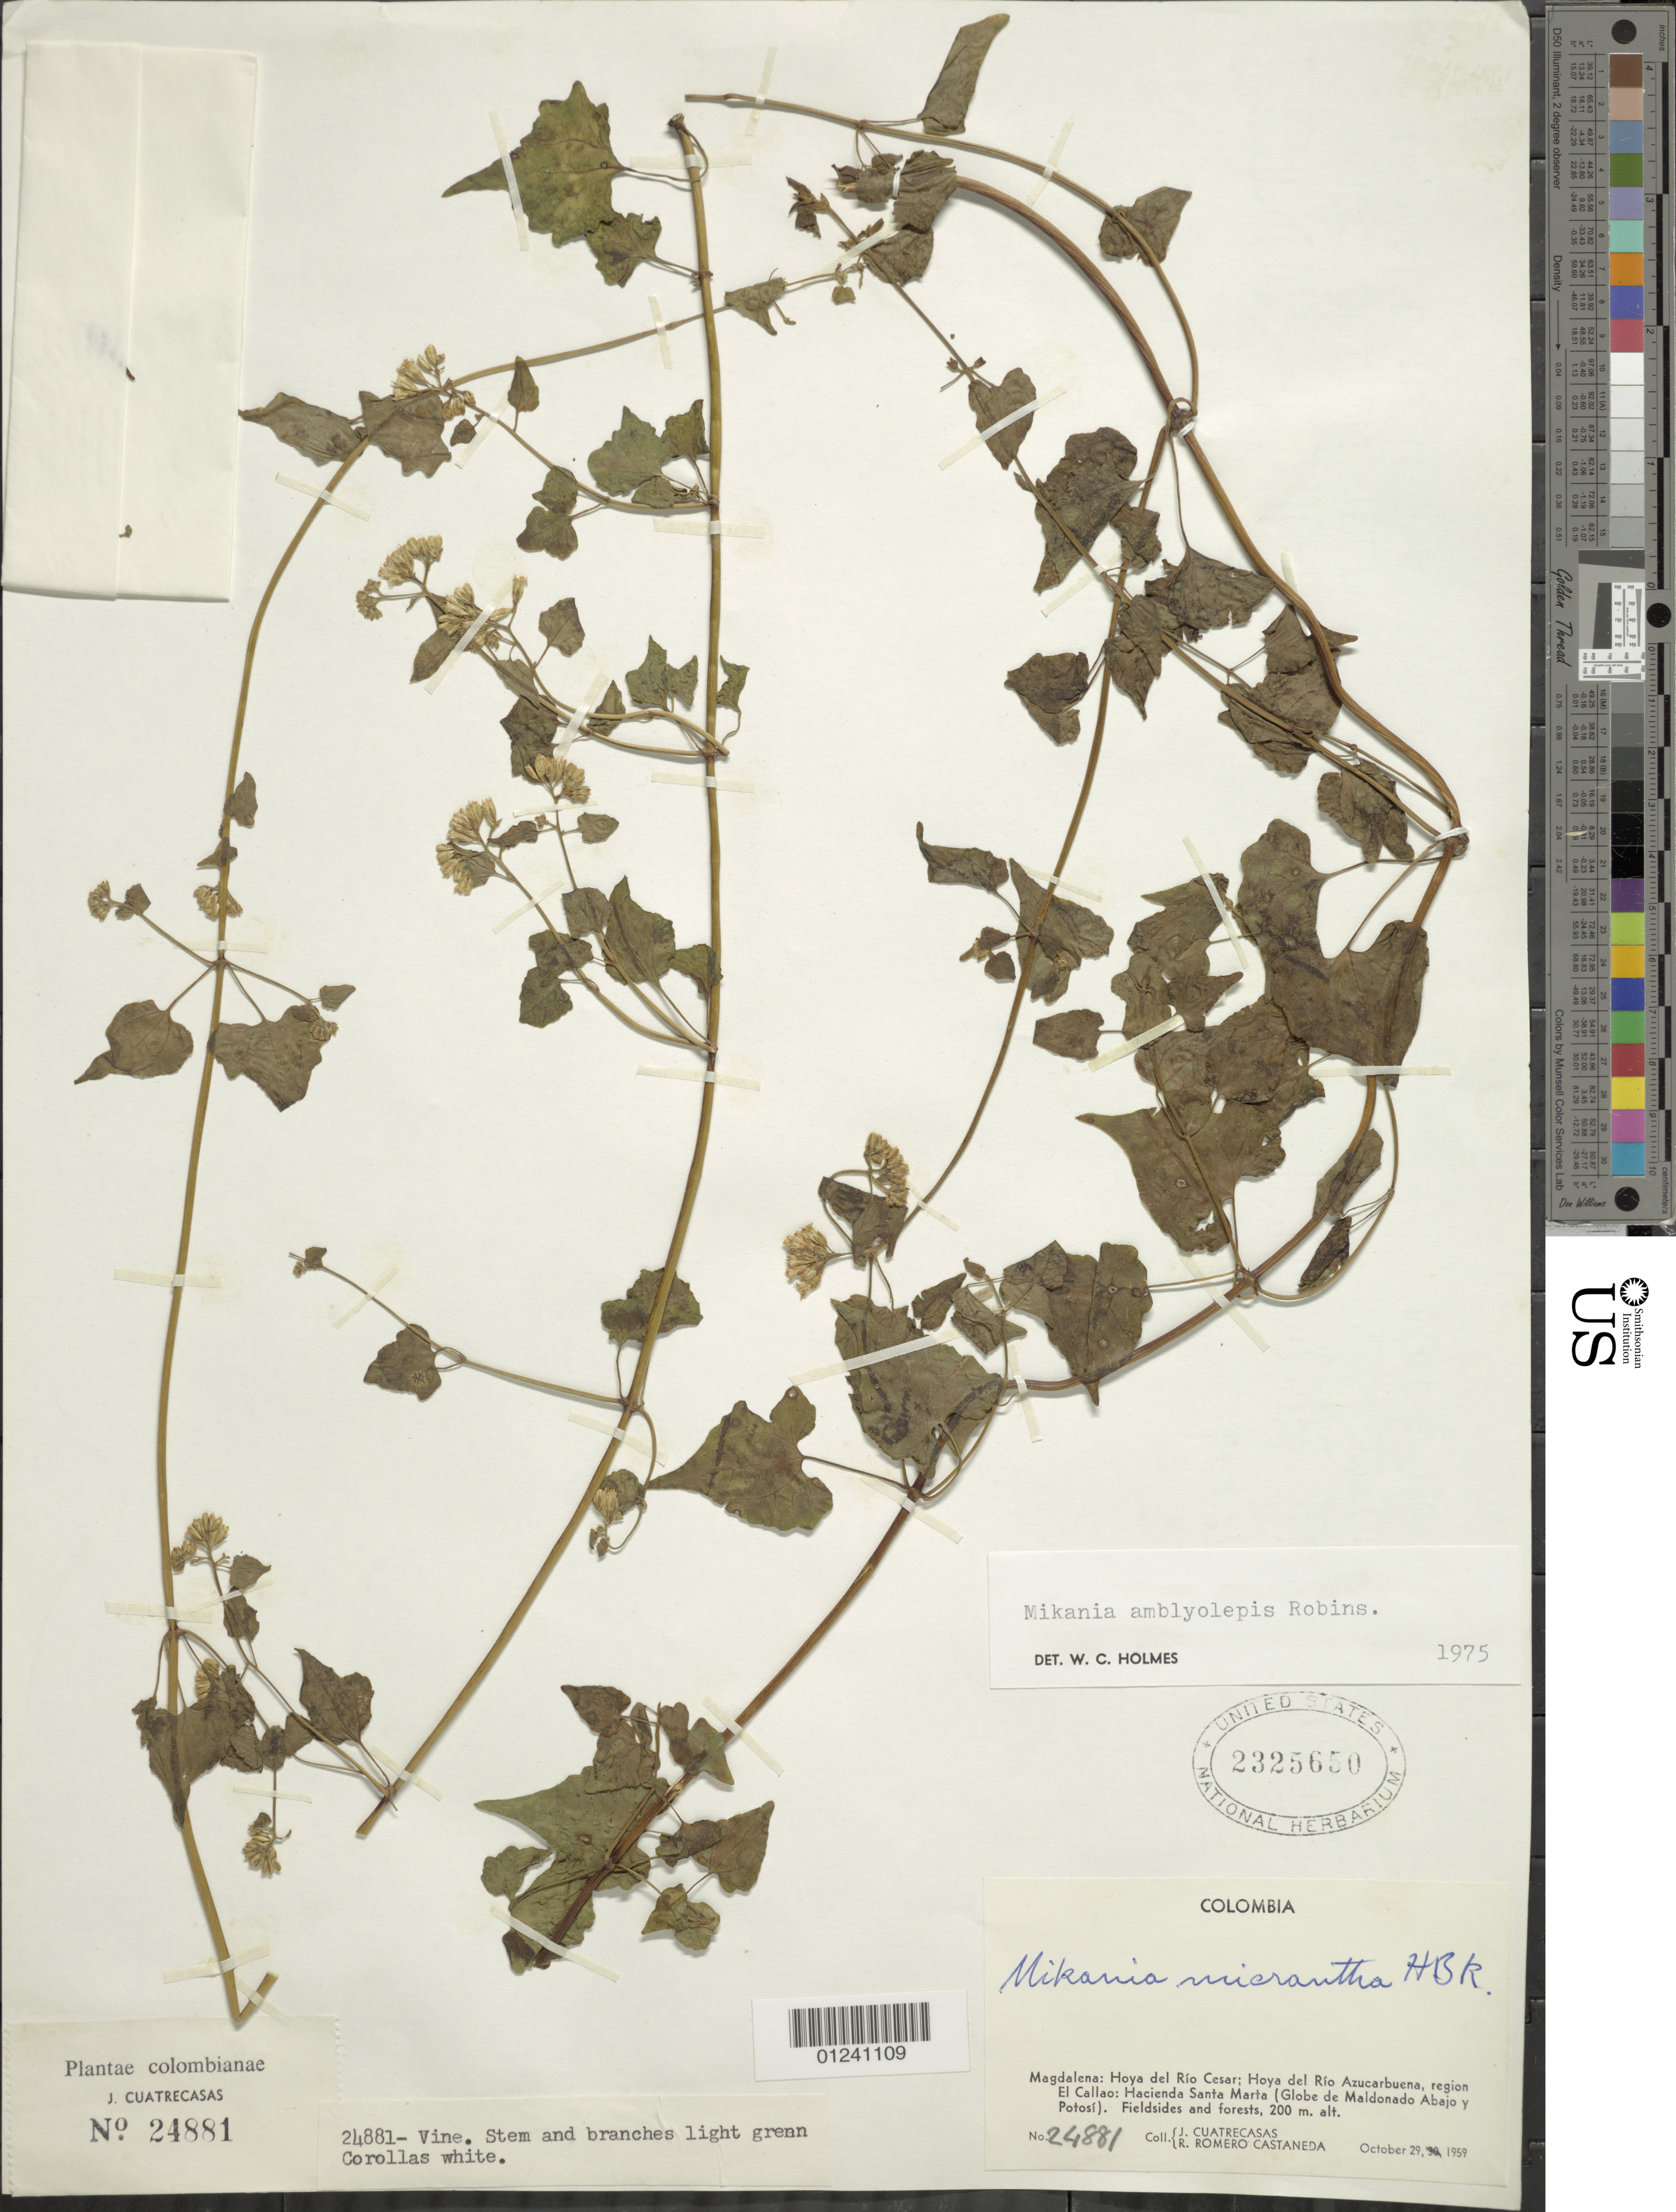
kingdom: Plantae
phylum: Tracheophyta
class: Magnoliopsida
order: Asterales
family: Asteraceae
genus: Mikania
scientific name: Mikania amblyolepis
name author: B.L. Rob.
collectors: J. Cuatrecasas & R. Romero Castañeda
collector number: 24881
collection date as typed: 29 Oct 1959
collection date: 1959-10-29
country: Colombia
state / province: Magdalena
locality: Magdalena: Hoya del Rio Cesar; Hoya del Rio Azucarbuena, region El Callao: Hacienda Santa Marta (Globe de Maldonado Abajo y Potosi).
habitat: Fieldsides and forests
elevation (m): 200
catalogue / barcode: US 2325650